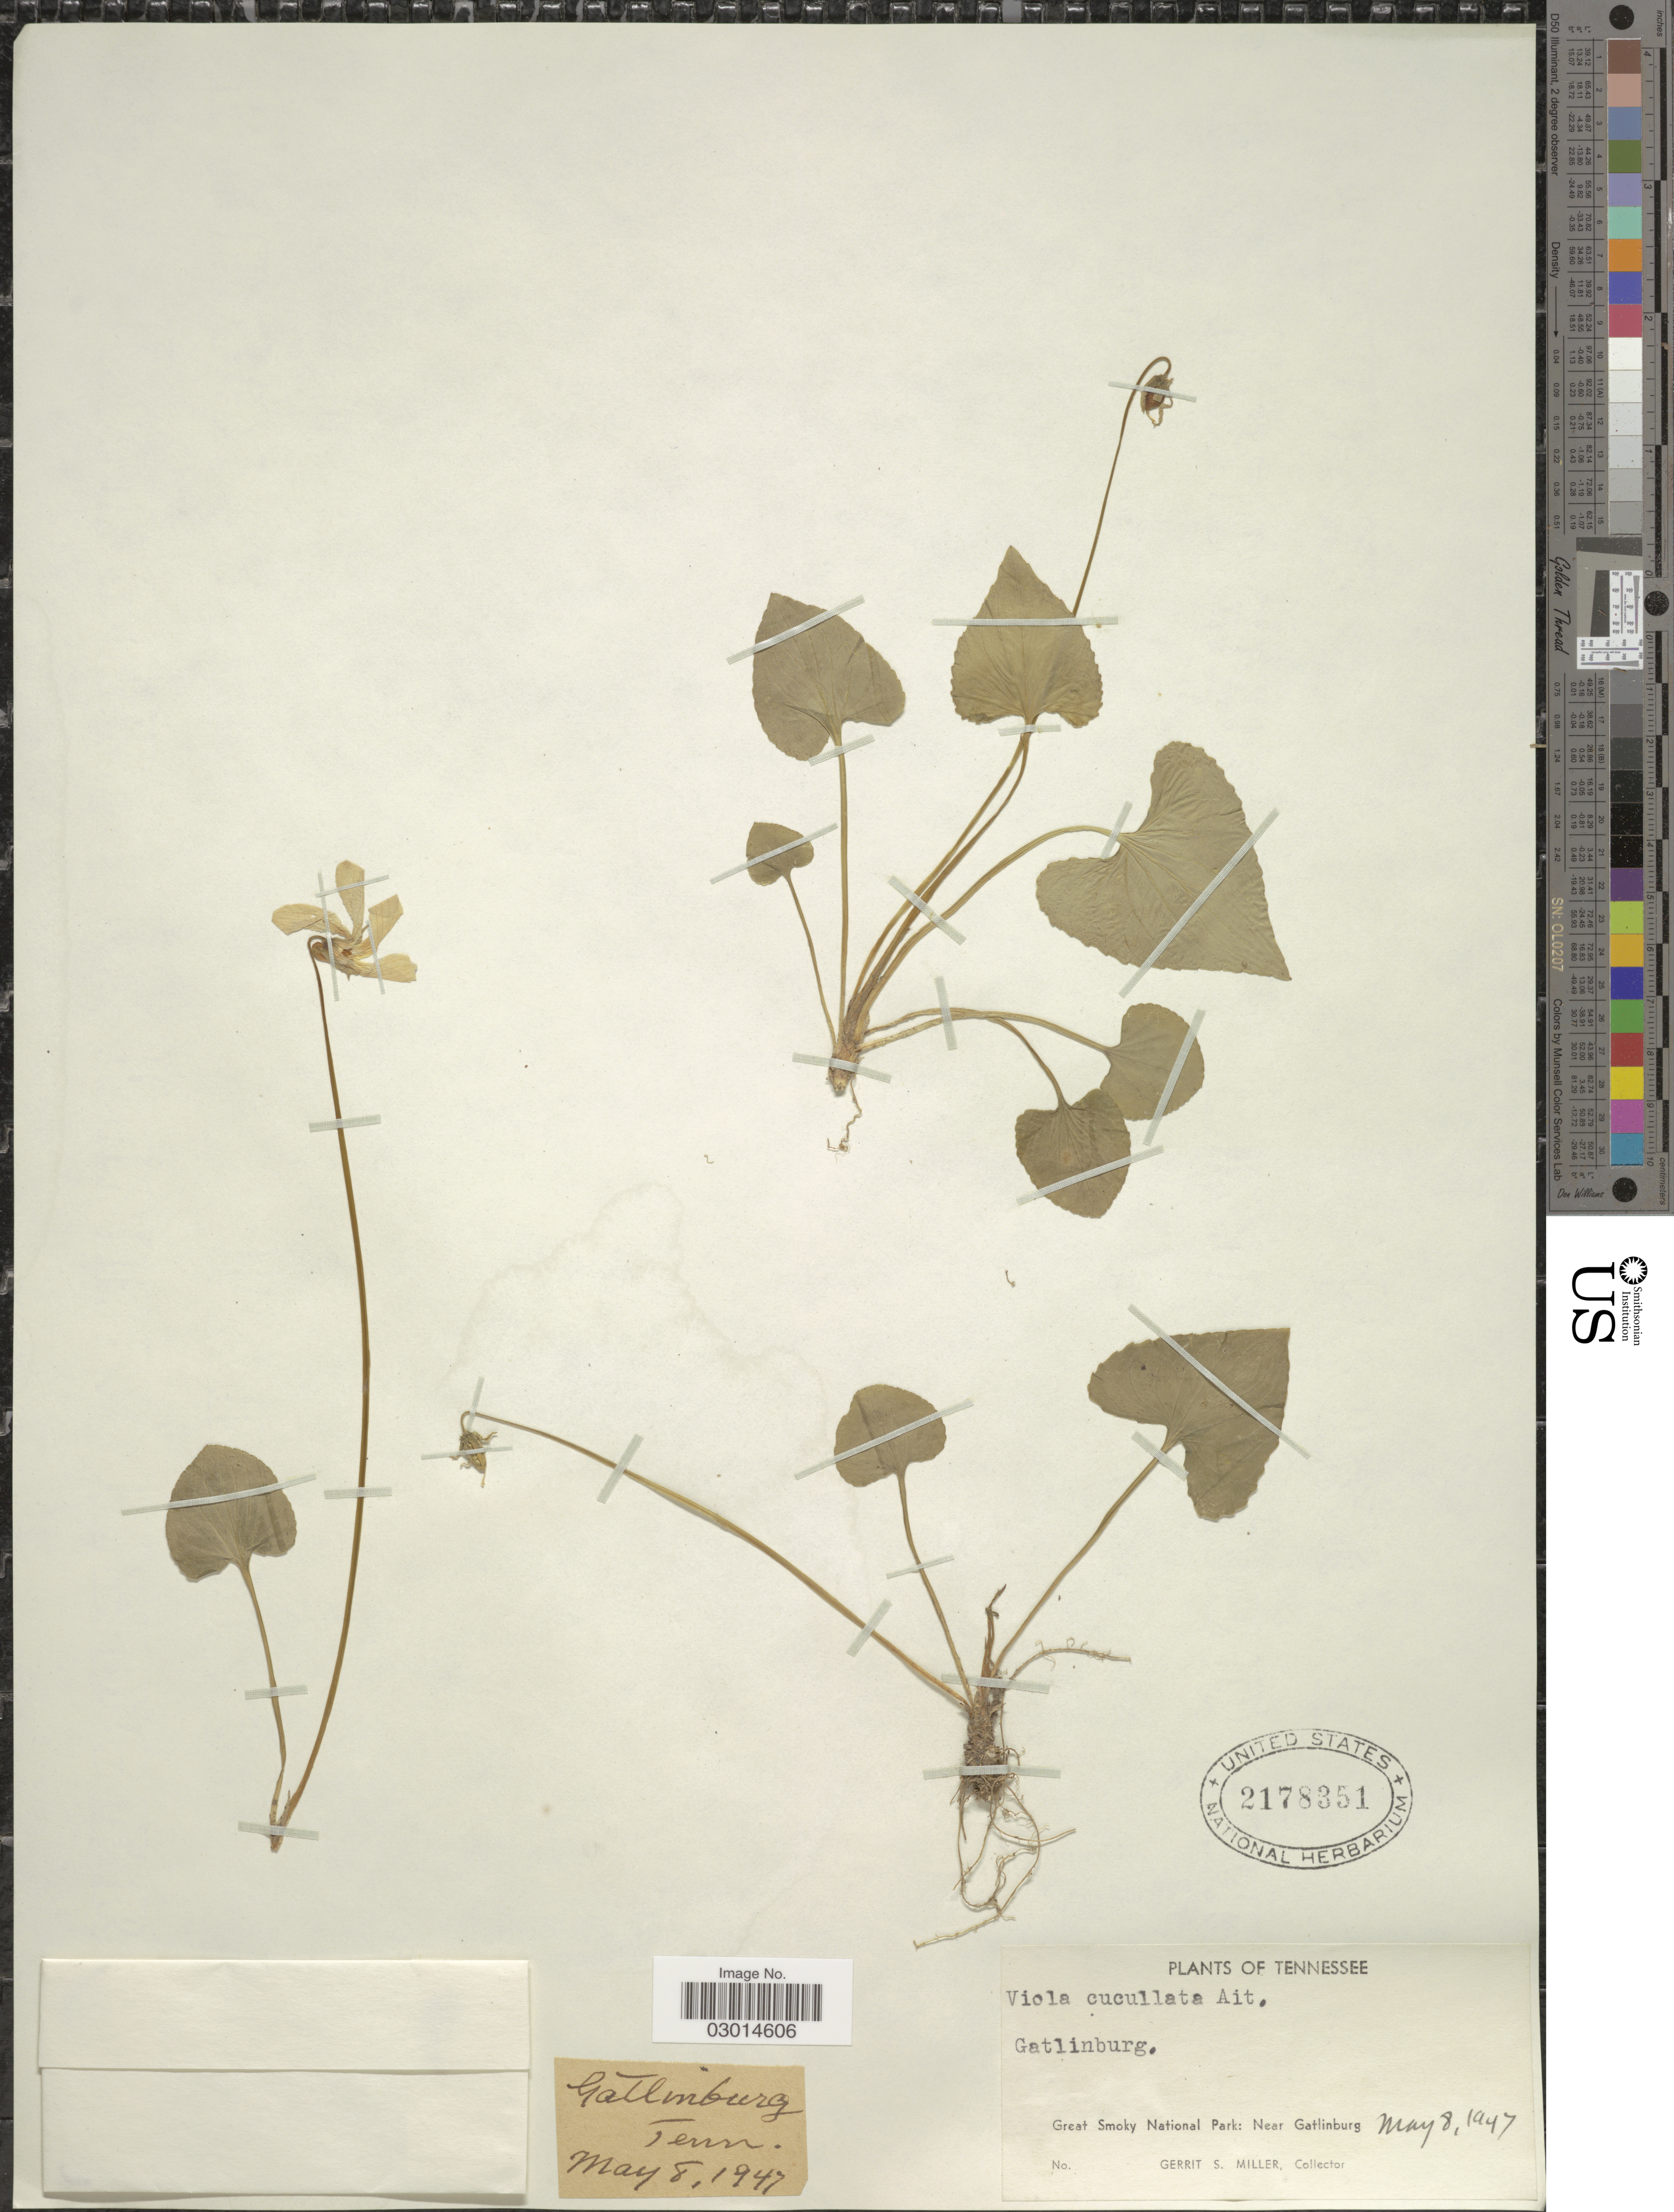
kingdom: Plantae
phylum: Tracheophyta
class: Magnoliopsida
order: Malpighiales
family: Violaceae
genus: Viola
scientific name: Viola cucullata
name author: Aiton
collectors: G. S. Miller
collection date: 1947-05-08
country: United States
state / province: Tennessee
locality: Gatlinburg. Great Smoky National Park: Near Gatlinburg.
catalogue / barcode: US 2178351